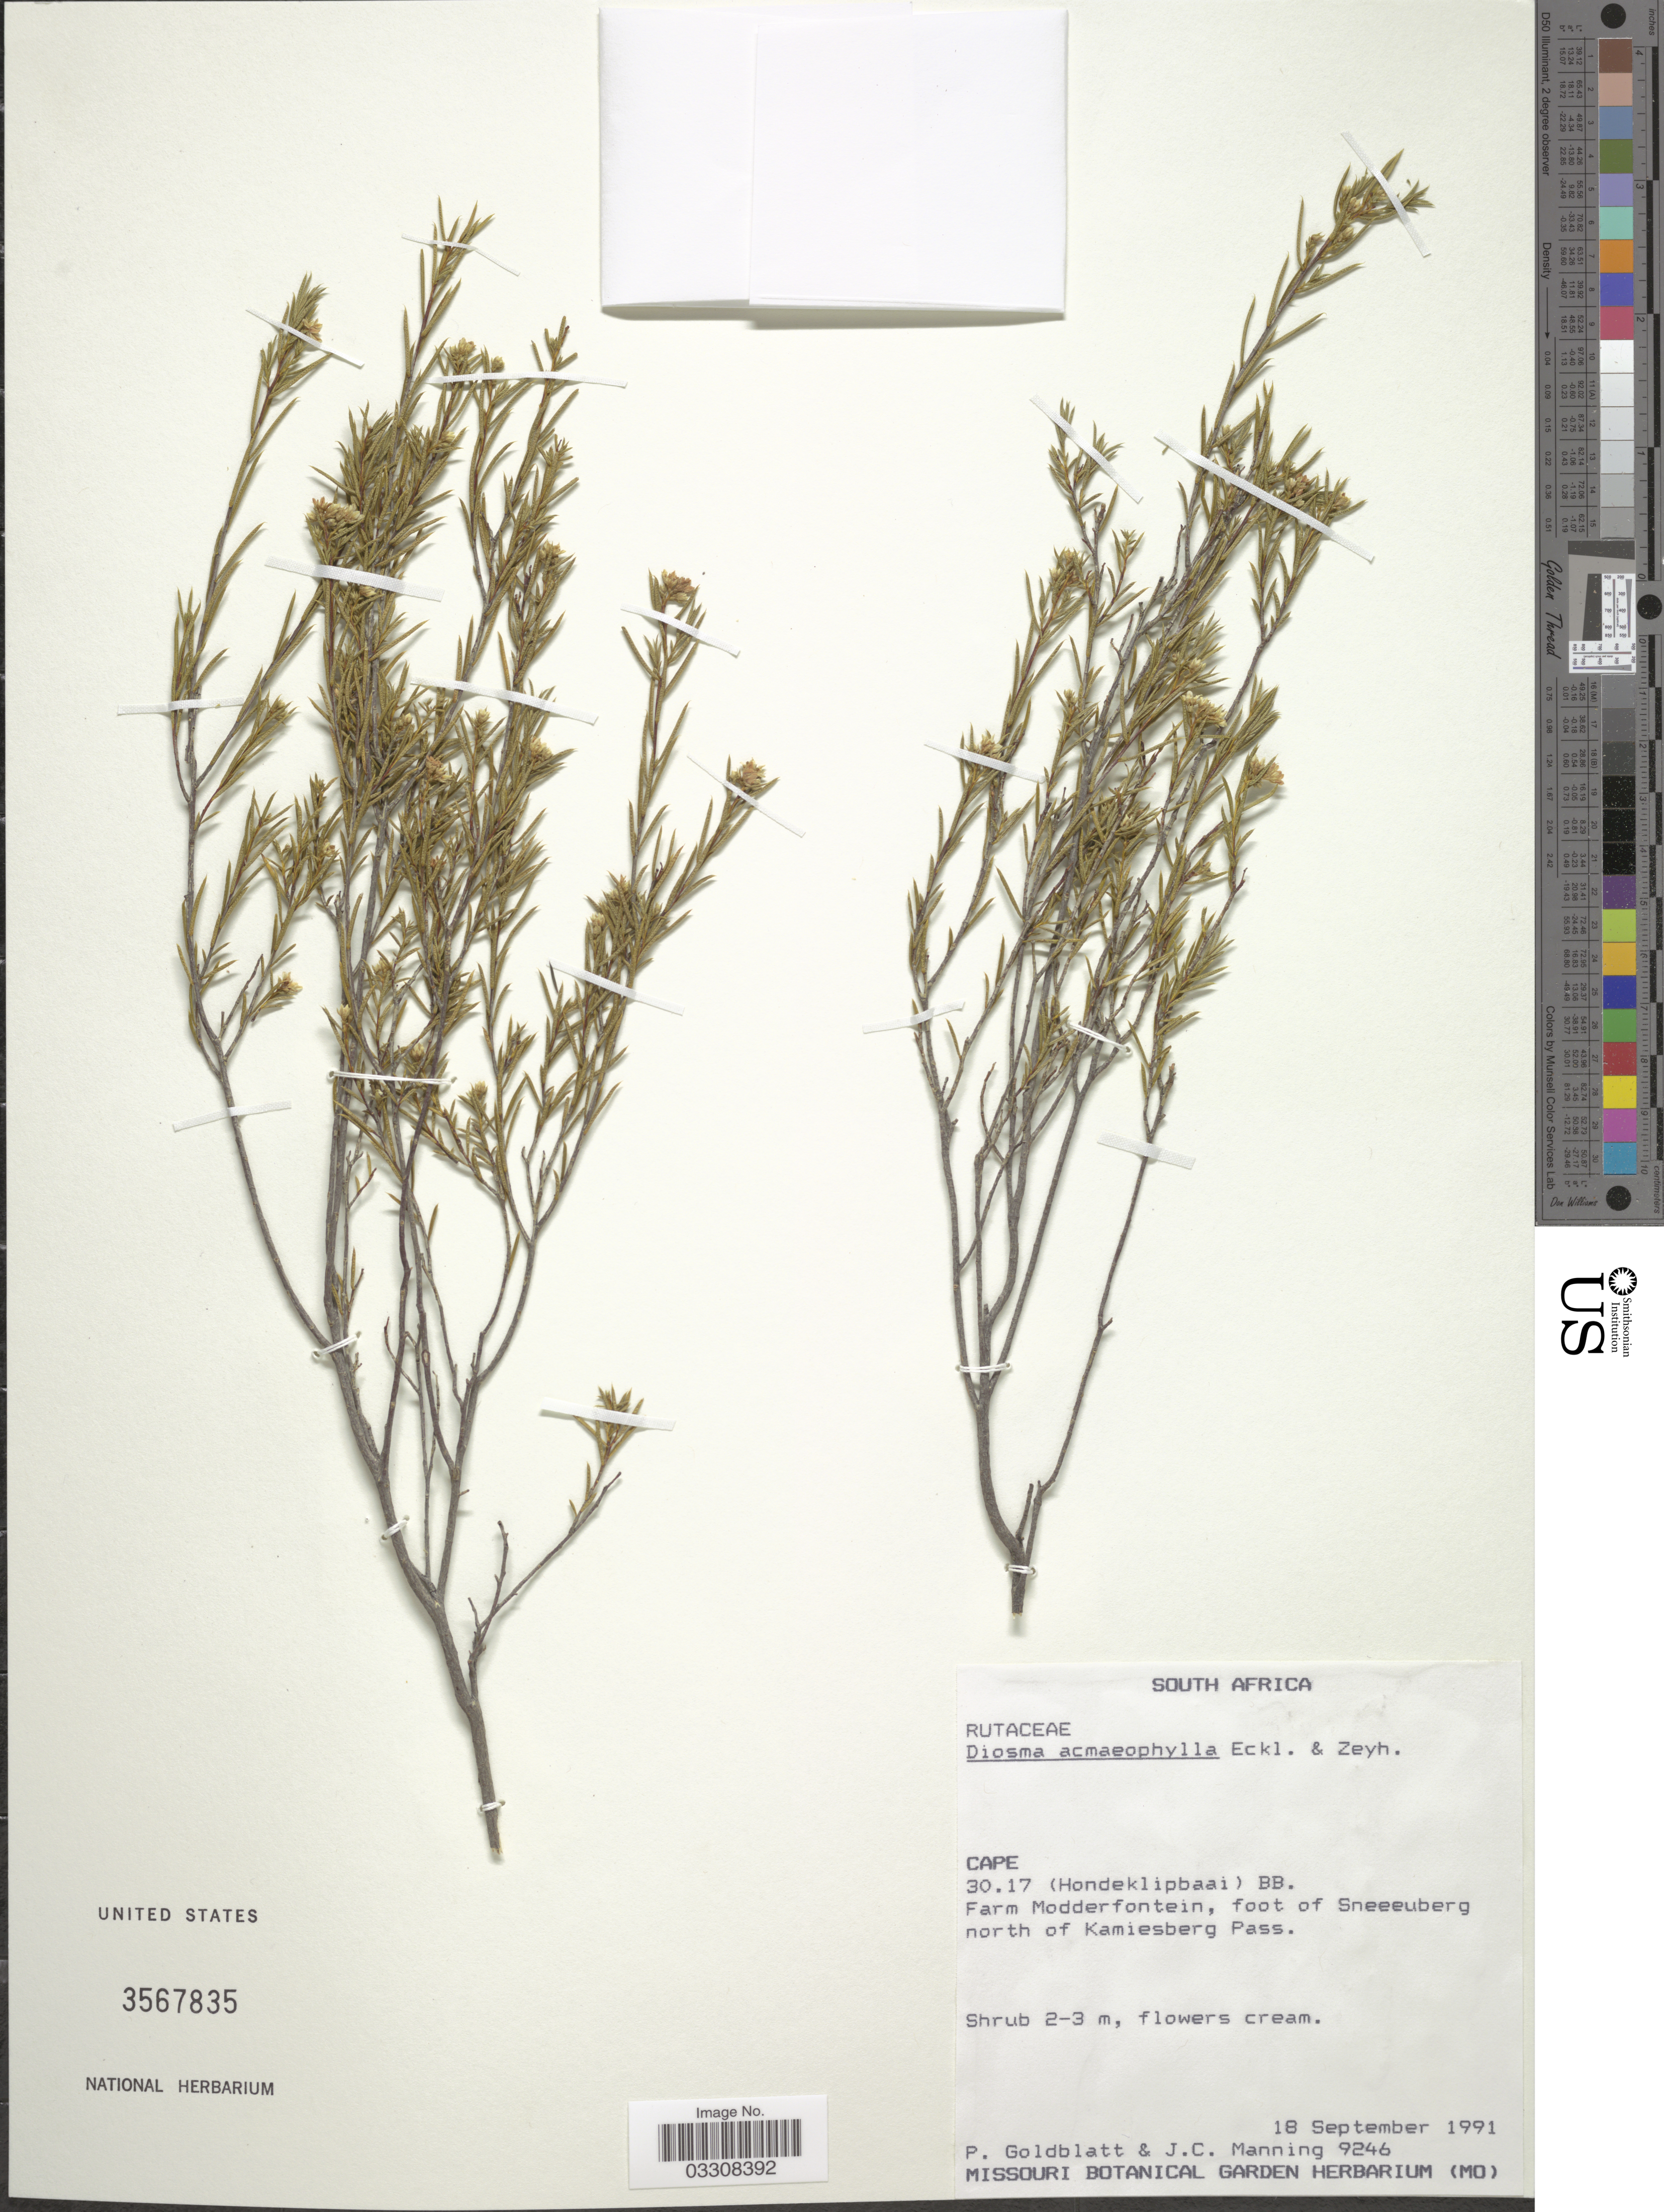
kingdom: Plantae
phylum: Tracheophyta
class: Magnoliopsida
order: Sapindales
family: Rutaceae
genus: Diosma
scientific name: Diosma acmaephylla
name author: Eckl. & Zeyh.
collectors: P. Goldblatt & J. C. Manning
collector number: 9246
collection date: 1991-09-18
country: South Africa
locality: Cape. 30.17 (Hondeklipbaai) BB. Farm Modderfontein, foot of Sneeeuberg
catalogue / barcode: US 3567835